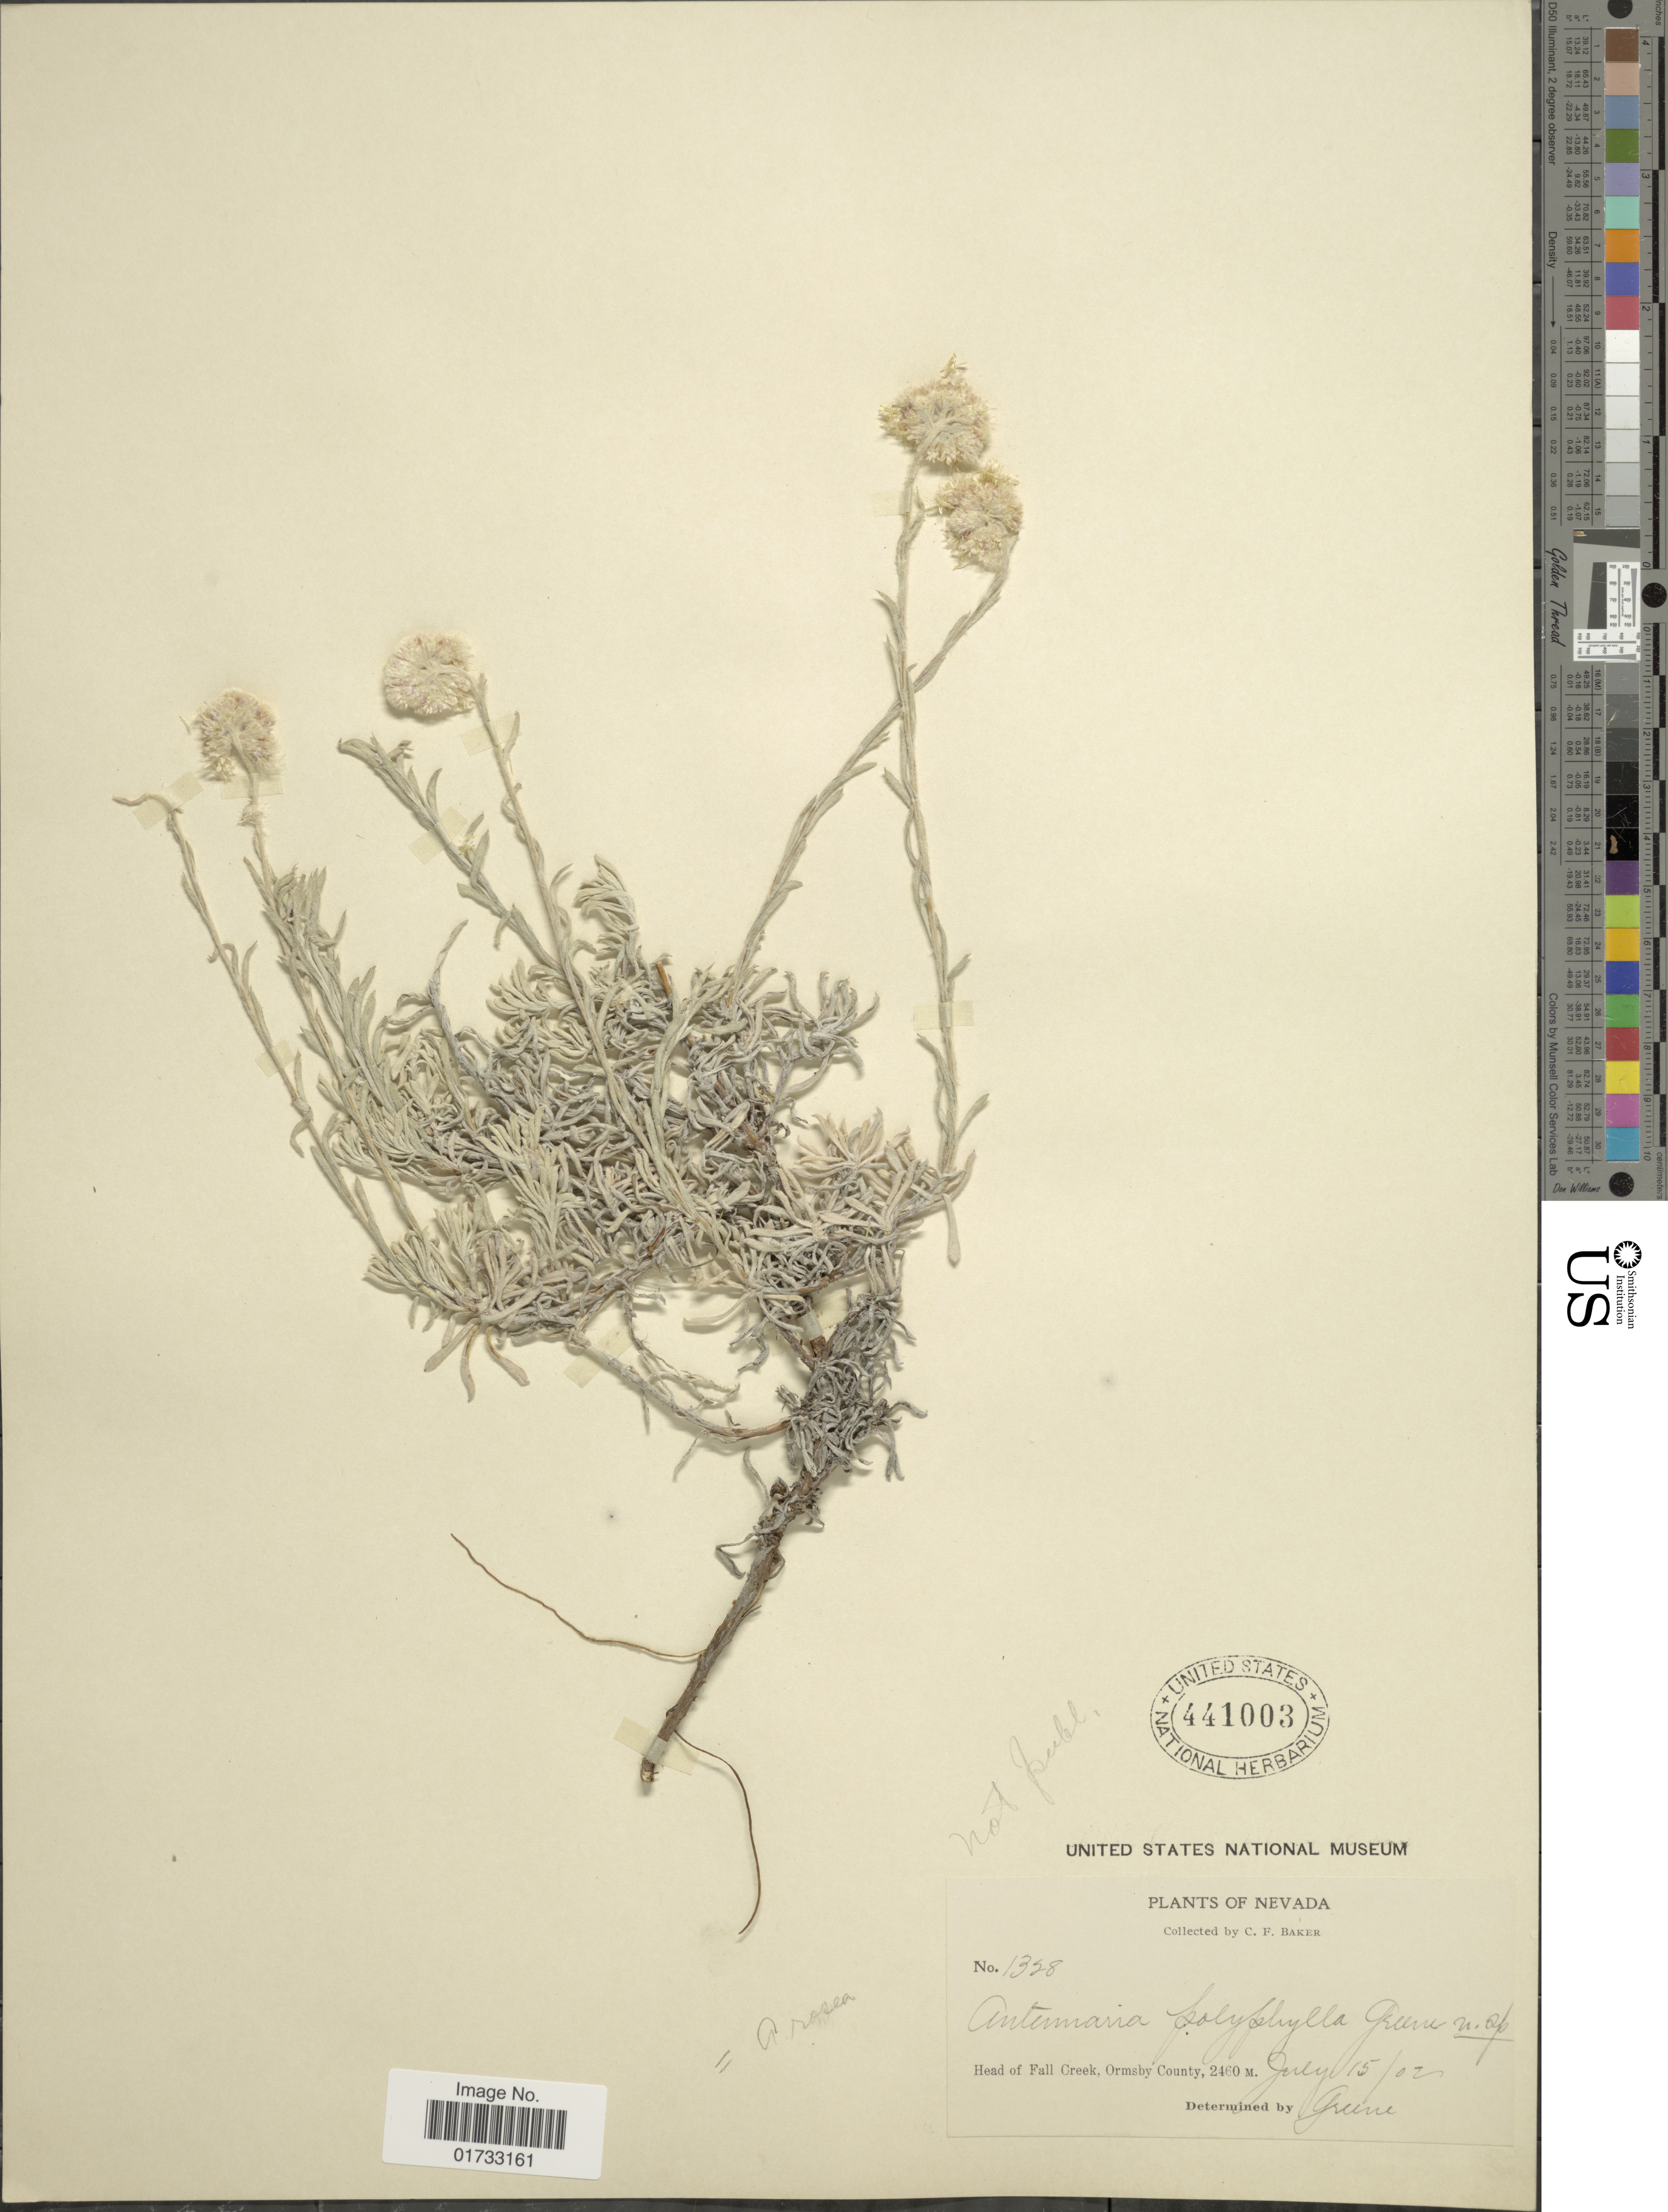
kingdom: Plantae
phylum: Tracheophyta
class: Magnoliopsida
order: Asterales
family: Asteraceae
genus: Antennaria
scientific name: Antennaria rosea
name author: Greene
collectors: C. F. Baker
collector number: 1328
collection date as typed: Transcribed d/m/y: 15/7/2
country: United States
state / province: Nevada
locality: Head of Fall Creek, Ormsby County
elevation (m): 2460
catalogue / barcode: US 441003